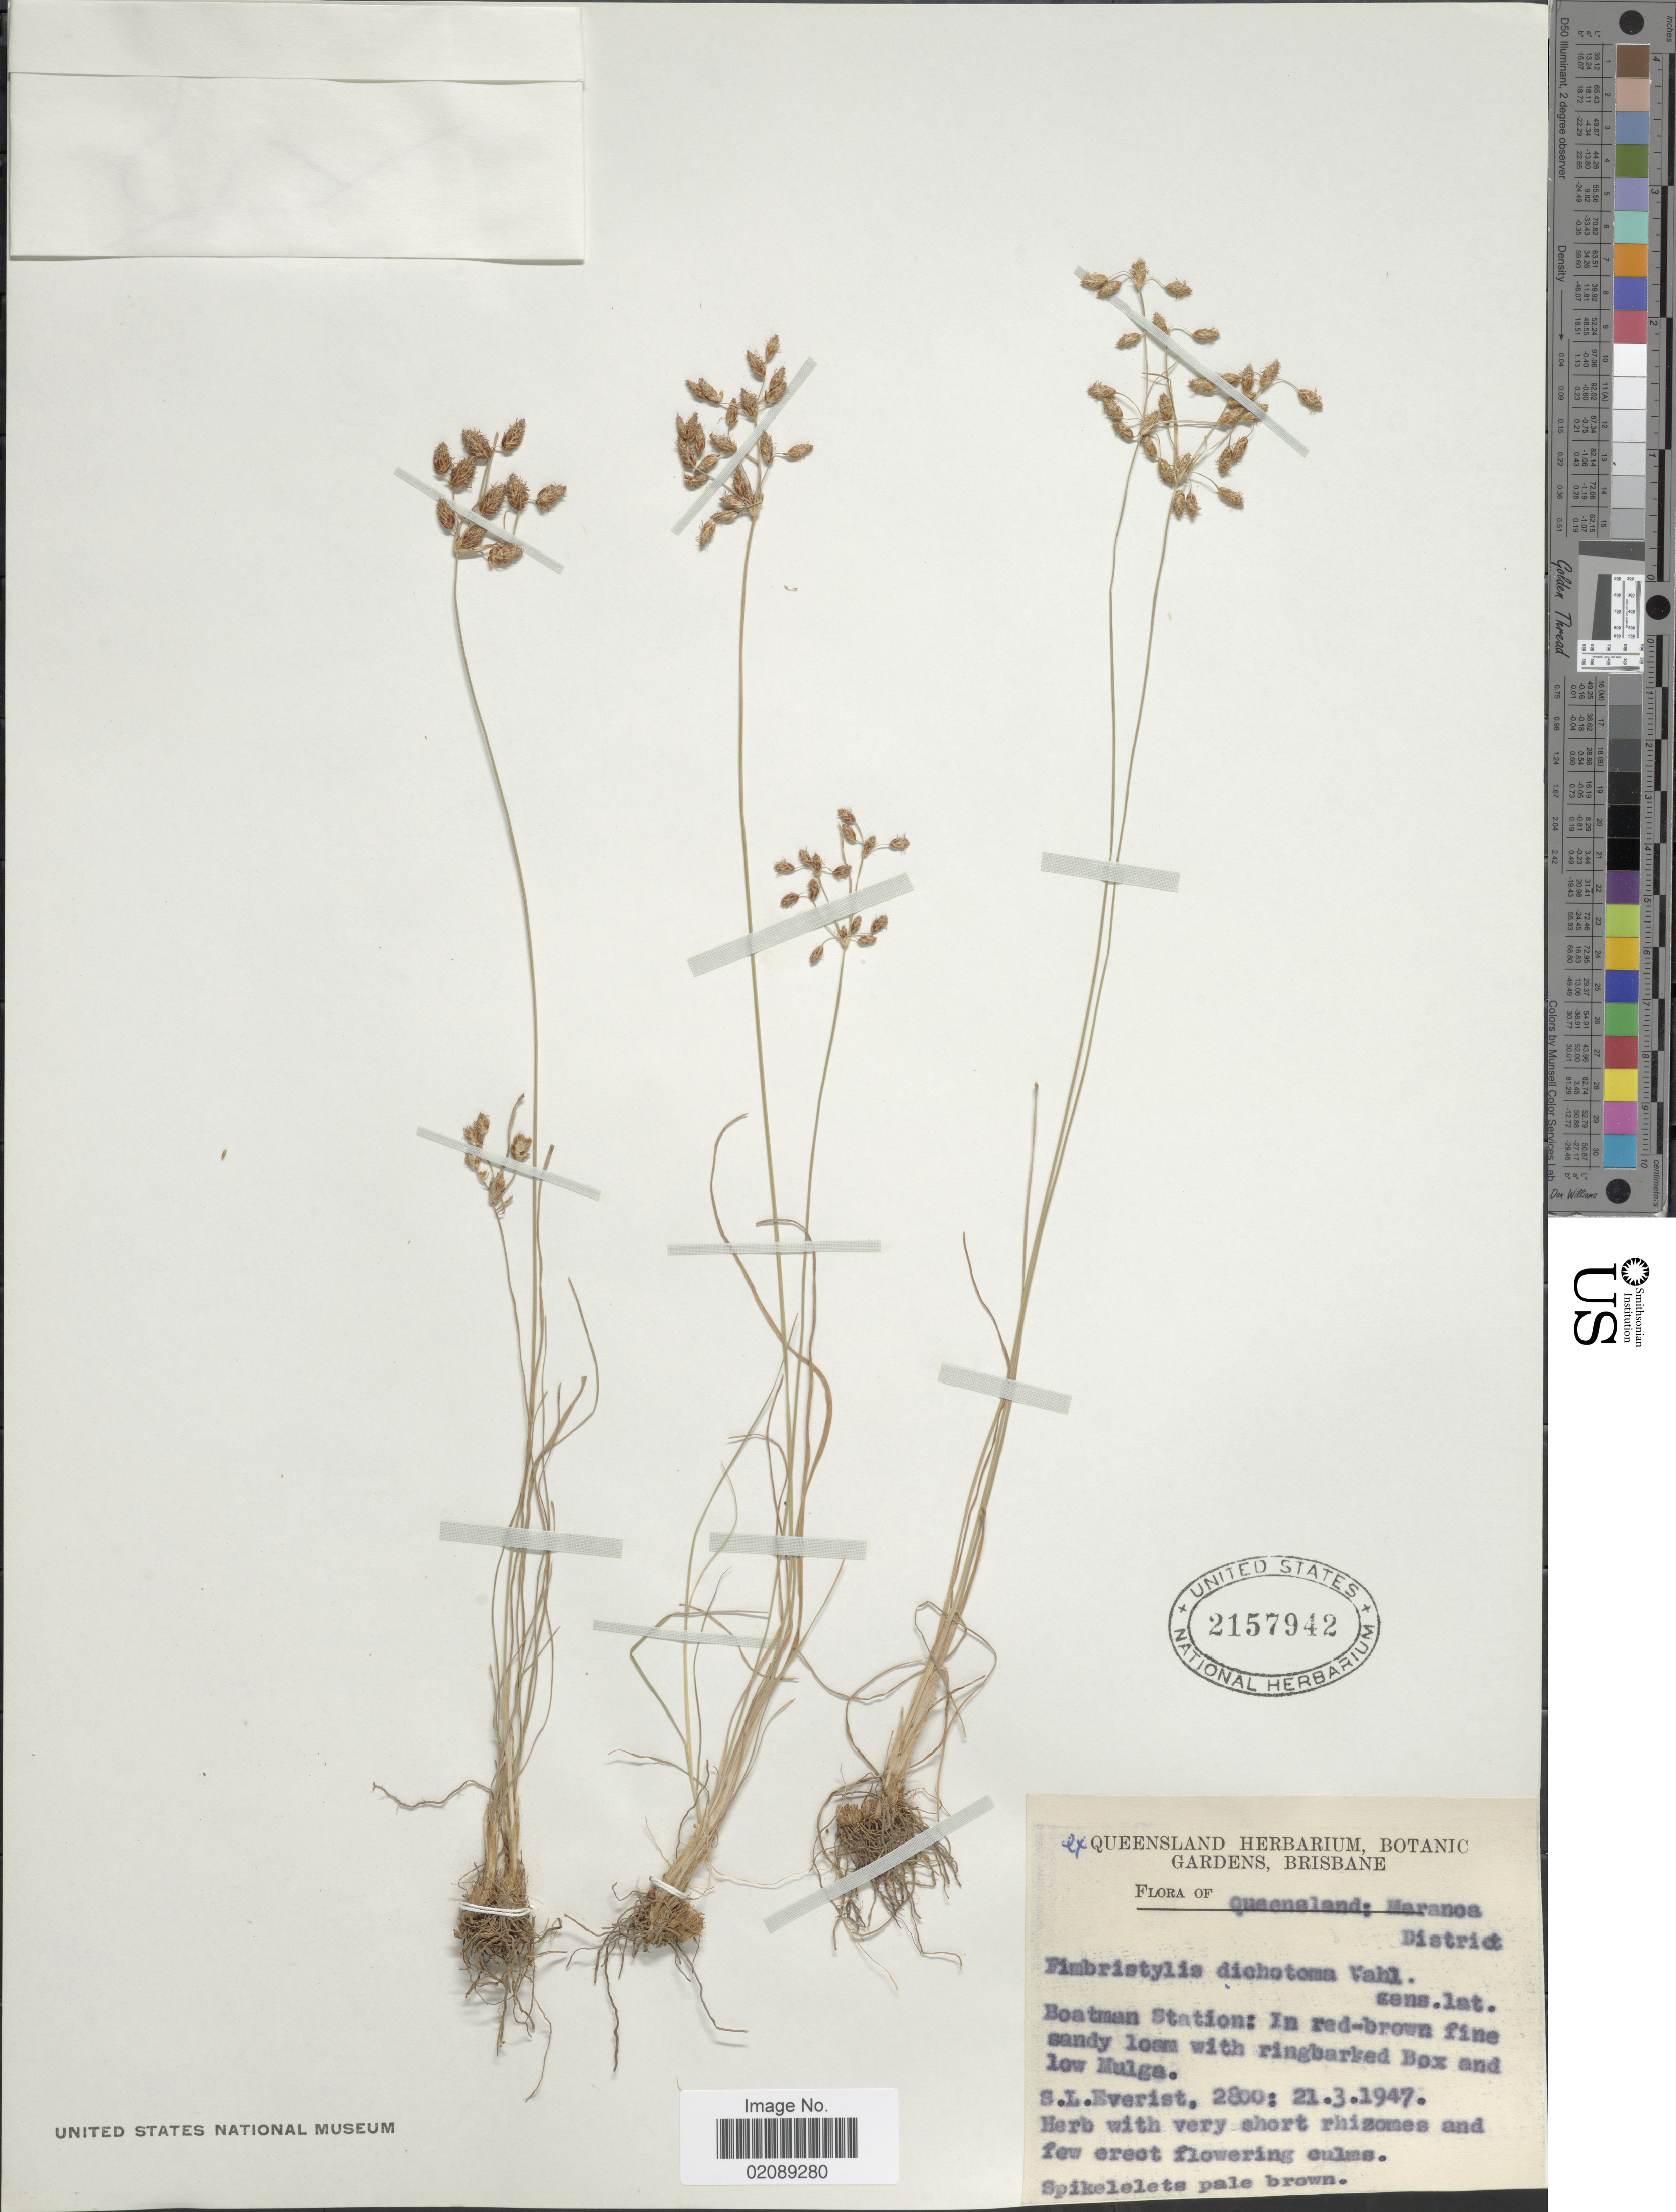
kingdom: Plantae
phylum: Tracheophyta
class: Liliopsida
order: Poales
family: Cyperaceae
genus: Fimbristylis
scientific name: Fimbristylis dichotoma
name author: (L.) Vahl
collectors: S. Everist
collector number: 2800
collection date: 1947-03-21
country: Australia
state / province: Queensland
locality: Maranoa District. Boatman Station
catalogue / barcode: US 2157942